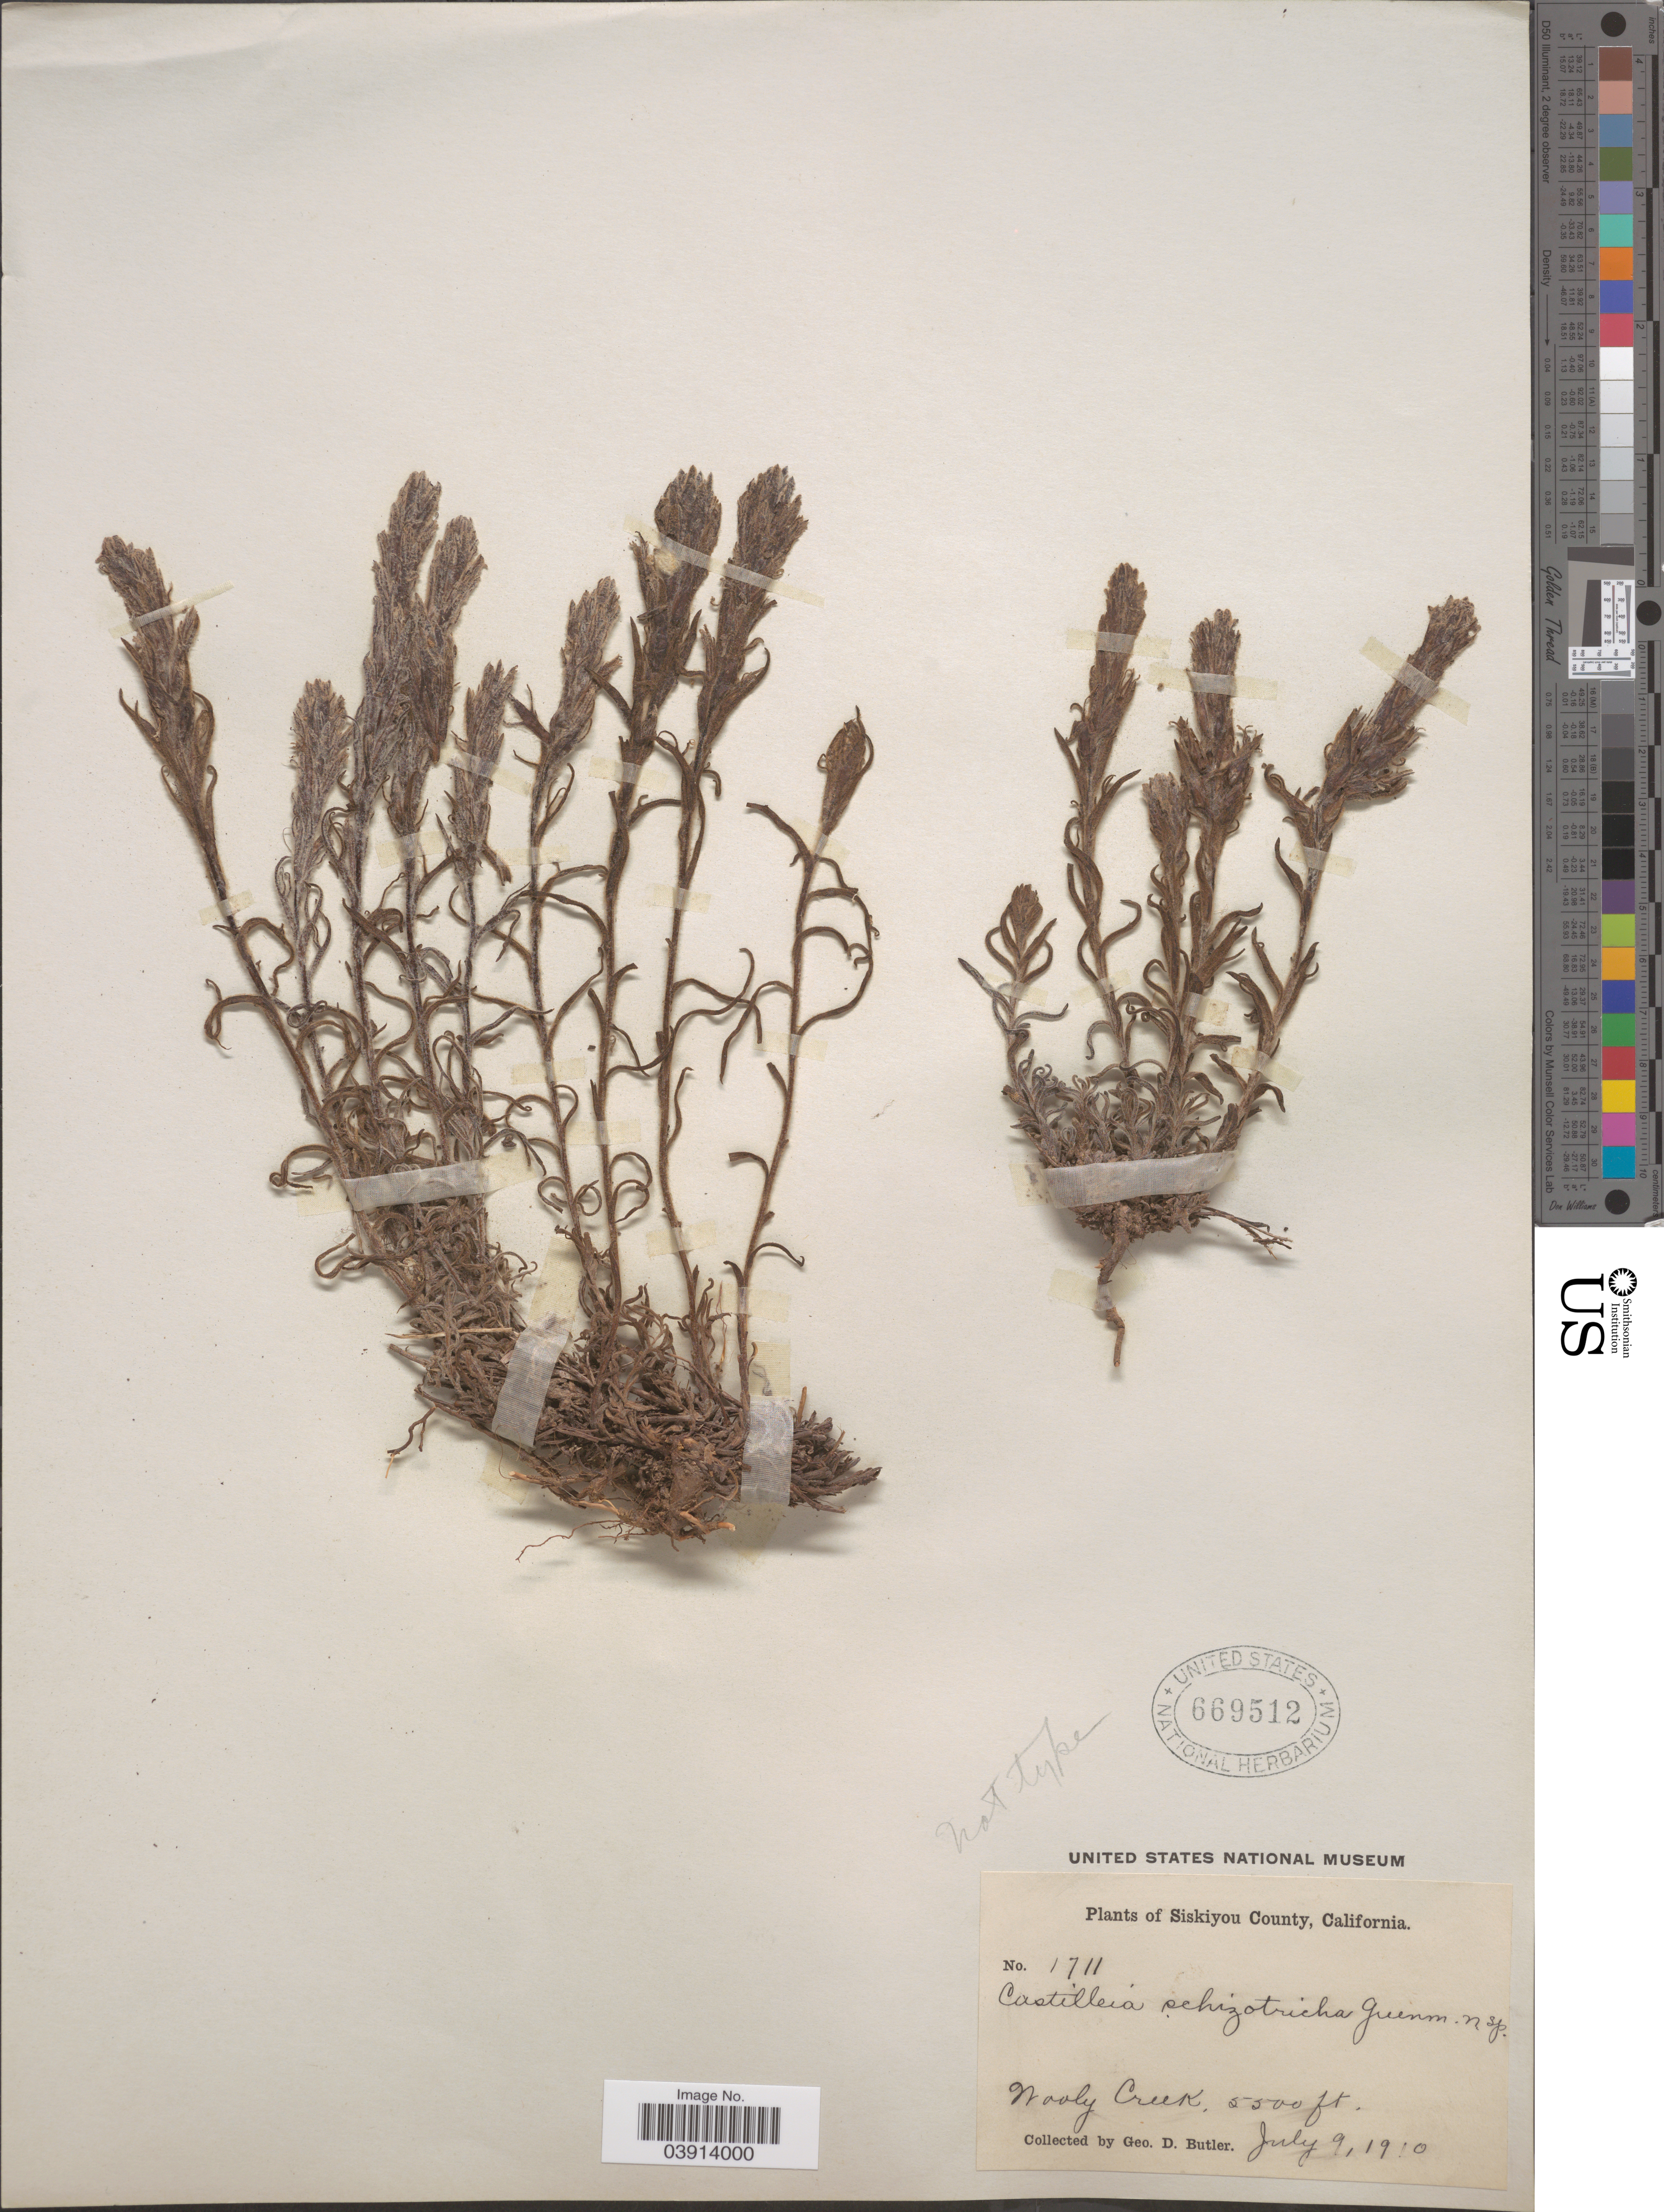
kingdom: Plantae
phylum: Tracheophyta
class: Magnoliopsida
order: Lamiales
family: Orobanchaceae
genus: Castilleja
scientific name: Castilleja schizotricha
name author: Greenm.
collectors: G. D. Butler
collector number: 1711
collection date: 1910-07-09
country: United States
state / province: California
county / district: Siskiyou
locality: Siskiyou County. Wooly Creek.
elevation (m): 1676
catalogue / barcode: US 669512